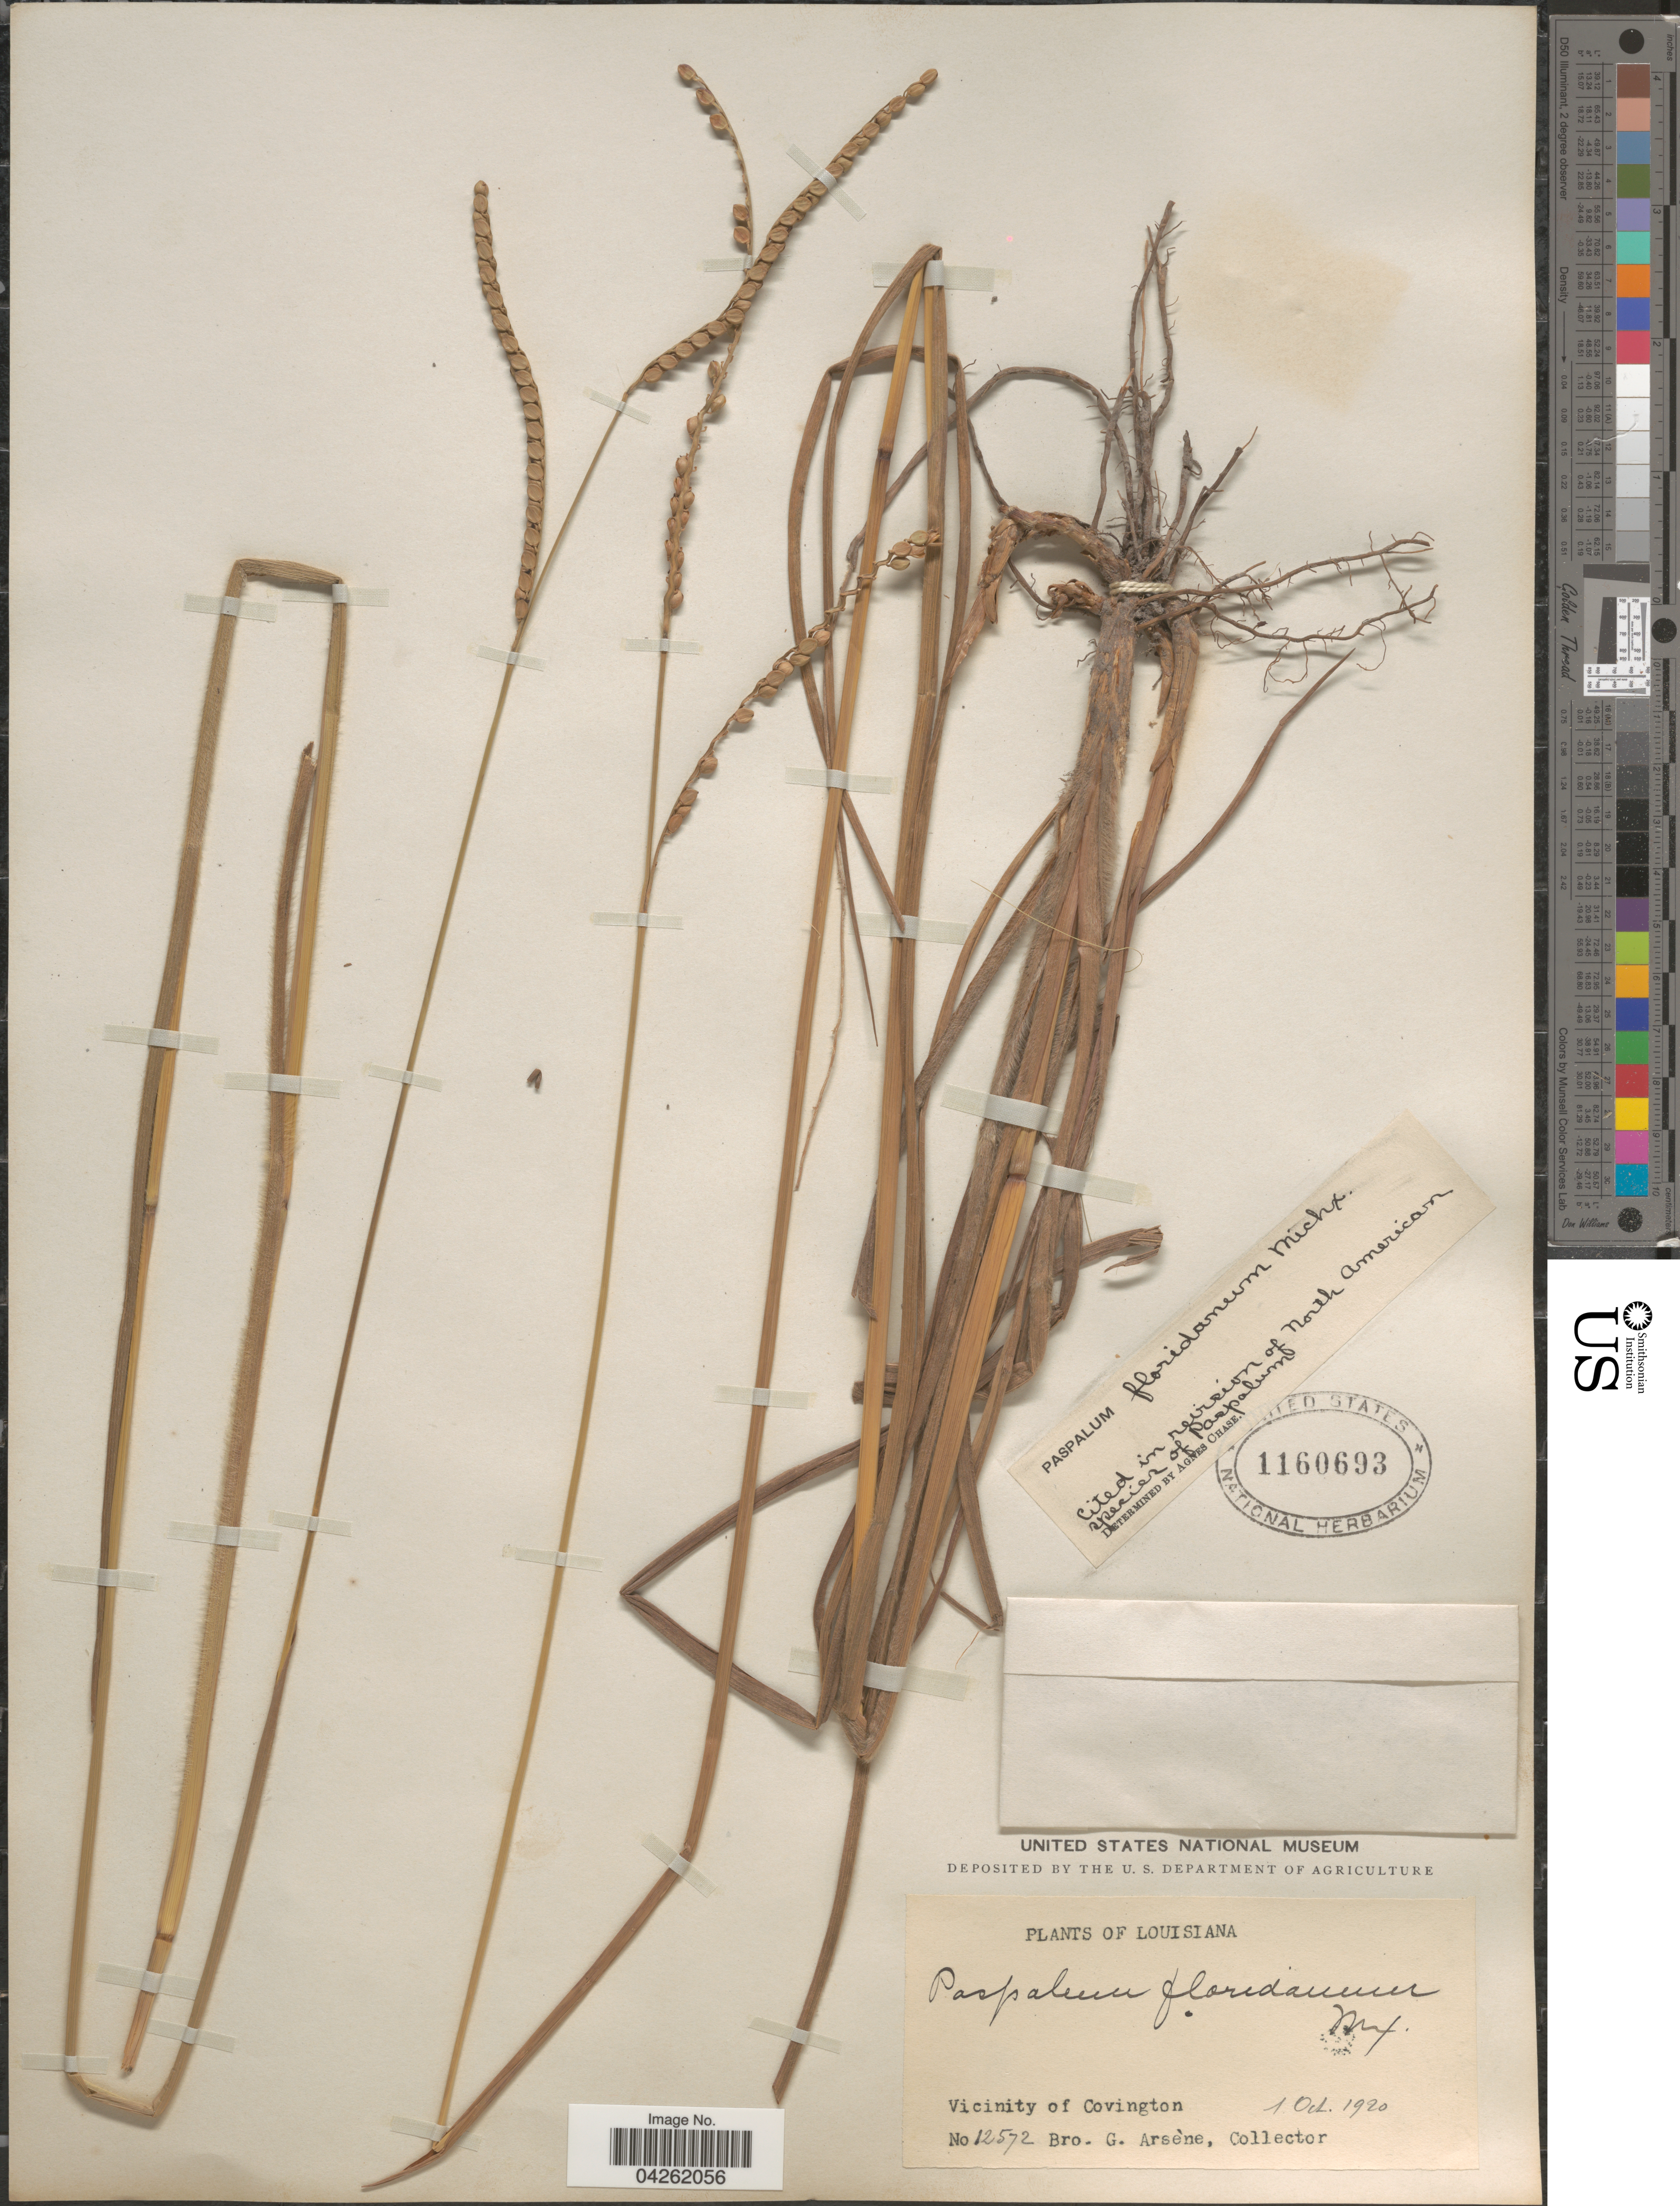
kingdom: Plantae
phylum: Tracheophyta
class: Liliopsida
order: Poales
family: Poaceae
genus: Paspalum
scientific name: Paspalum floridanum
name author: Michx.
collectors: Bro. G. Arsène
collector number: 12572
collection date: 1920-10-01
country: United States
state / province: Louisiana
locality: Vicinity of Covington.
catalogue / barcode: US 1160693